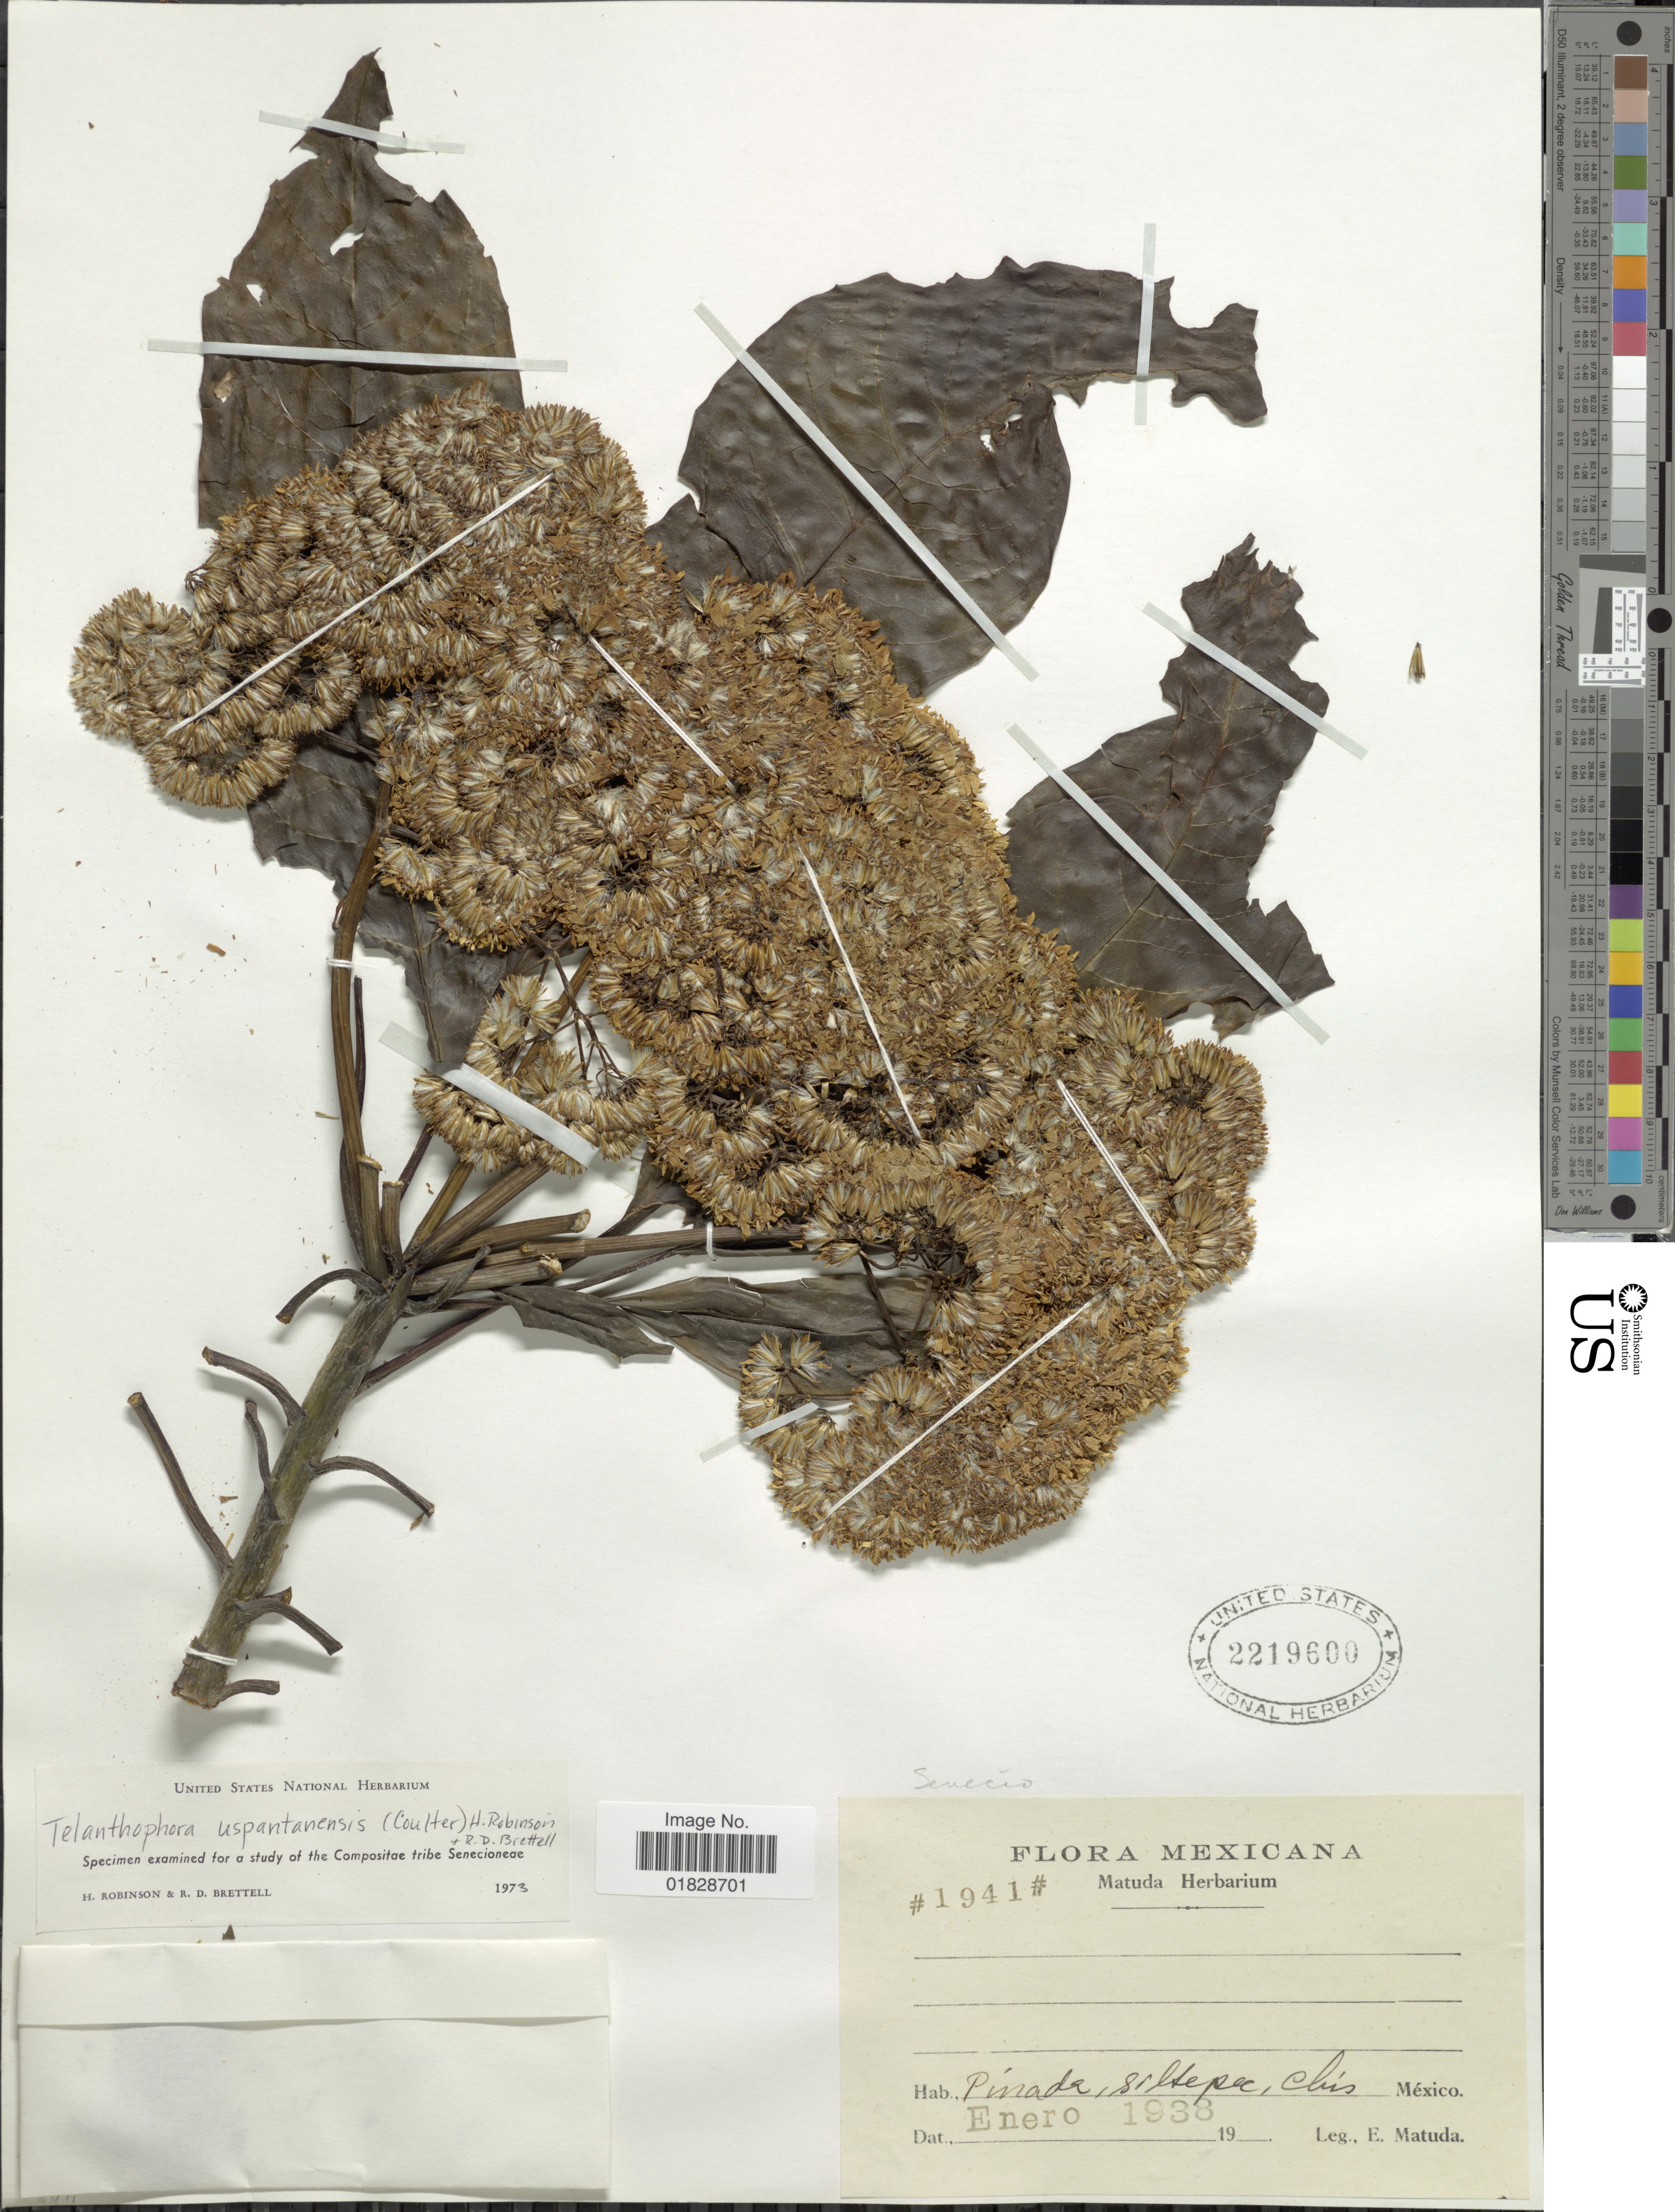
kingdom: Plantae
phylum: Tracheophyta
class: Magnoliopsida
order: Asterales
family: Asteraceae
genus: Telanthophora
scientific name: Telanthophora uspantanensis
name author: (J.M. Coult.) H. Rob. & Brettell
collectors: E. Matuda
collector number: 1941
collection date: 1938-01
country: Mexico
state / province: Chiapas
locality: Pinada, Siltepec, Chis.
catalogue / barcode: US 2219600